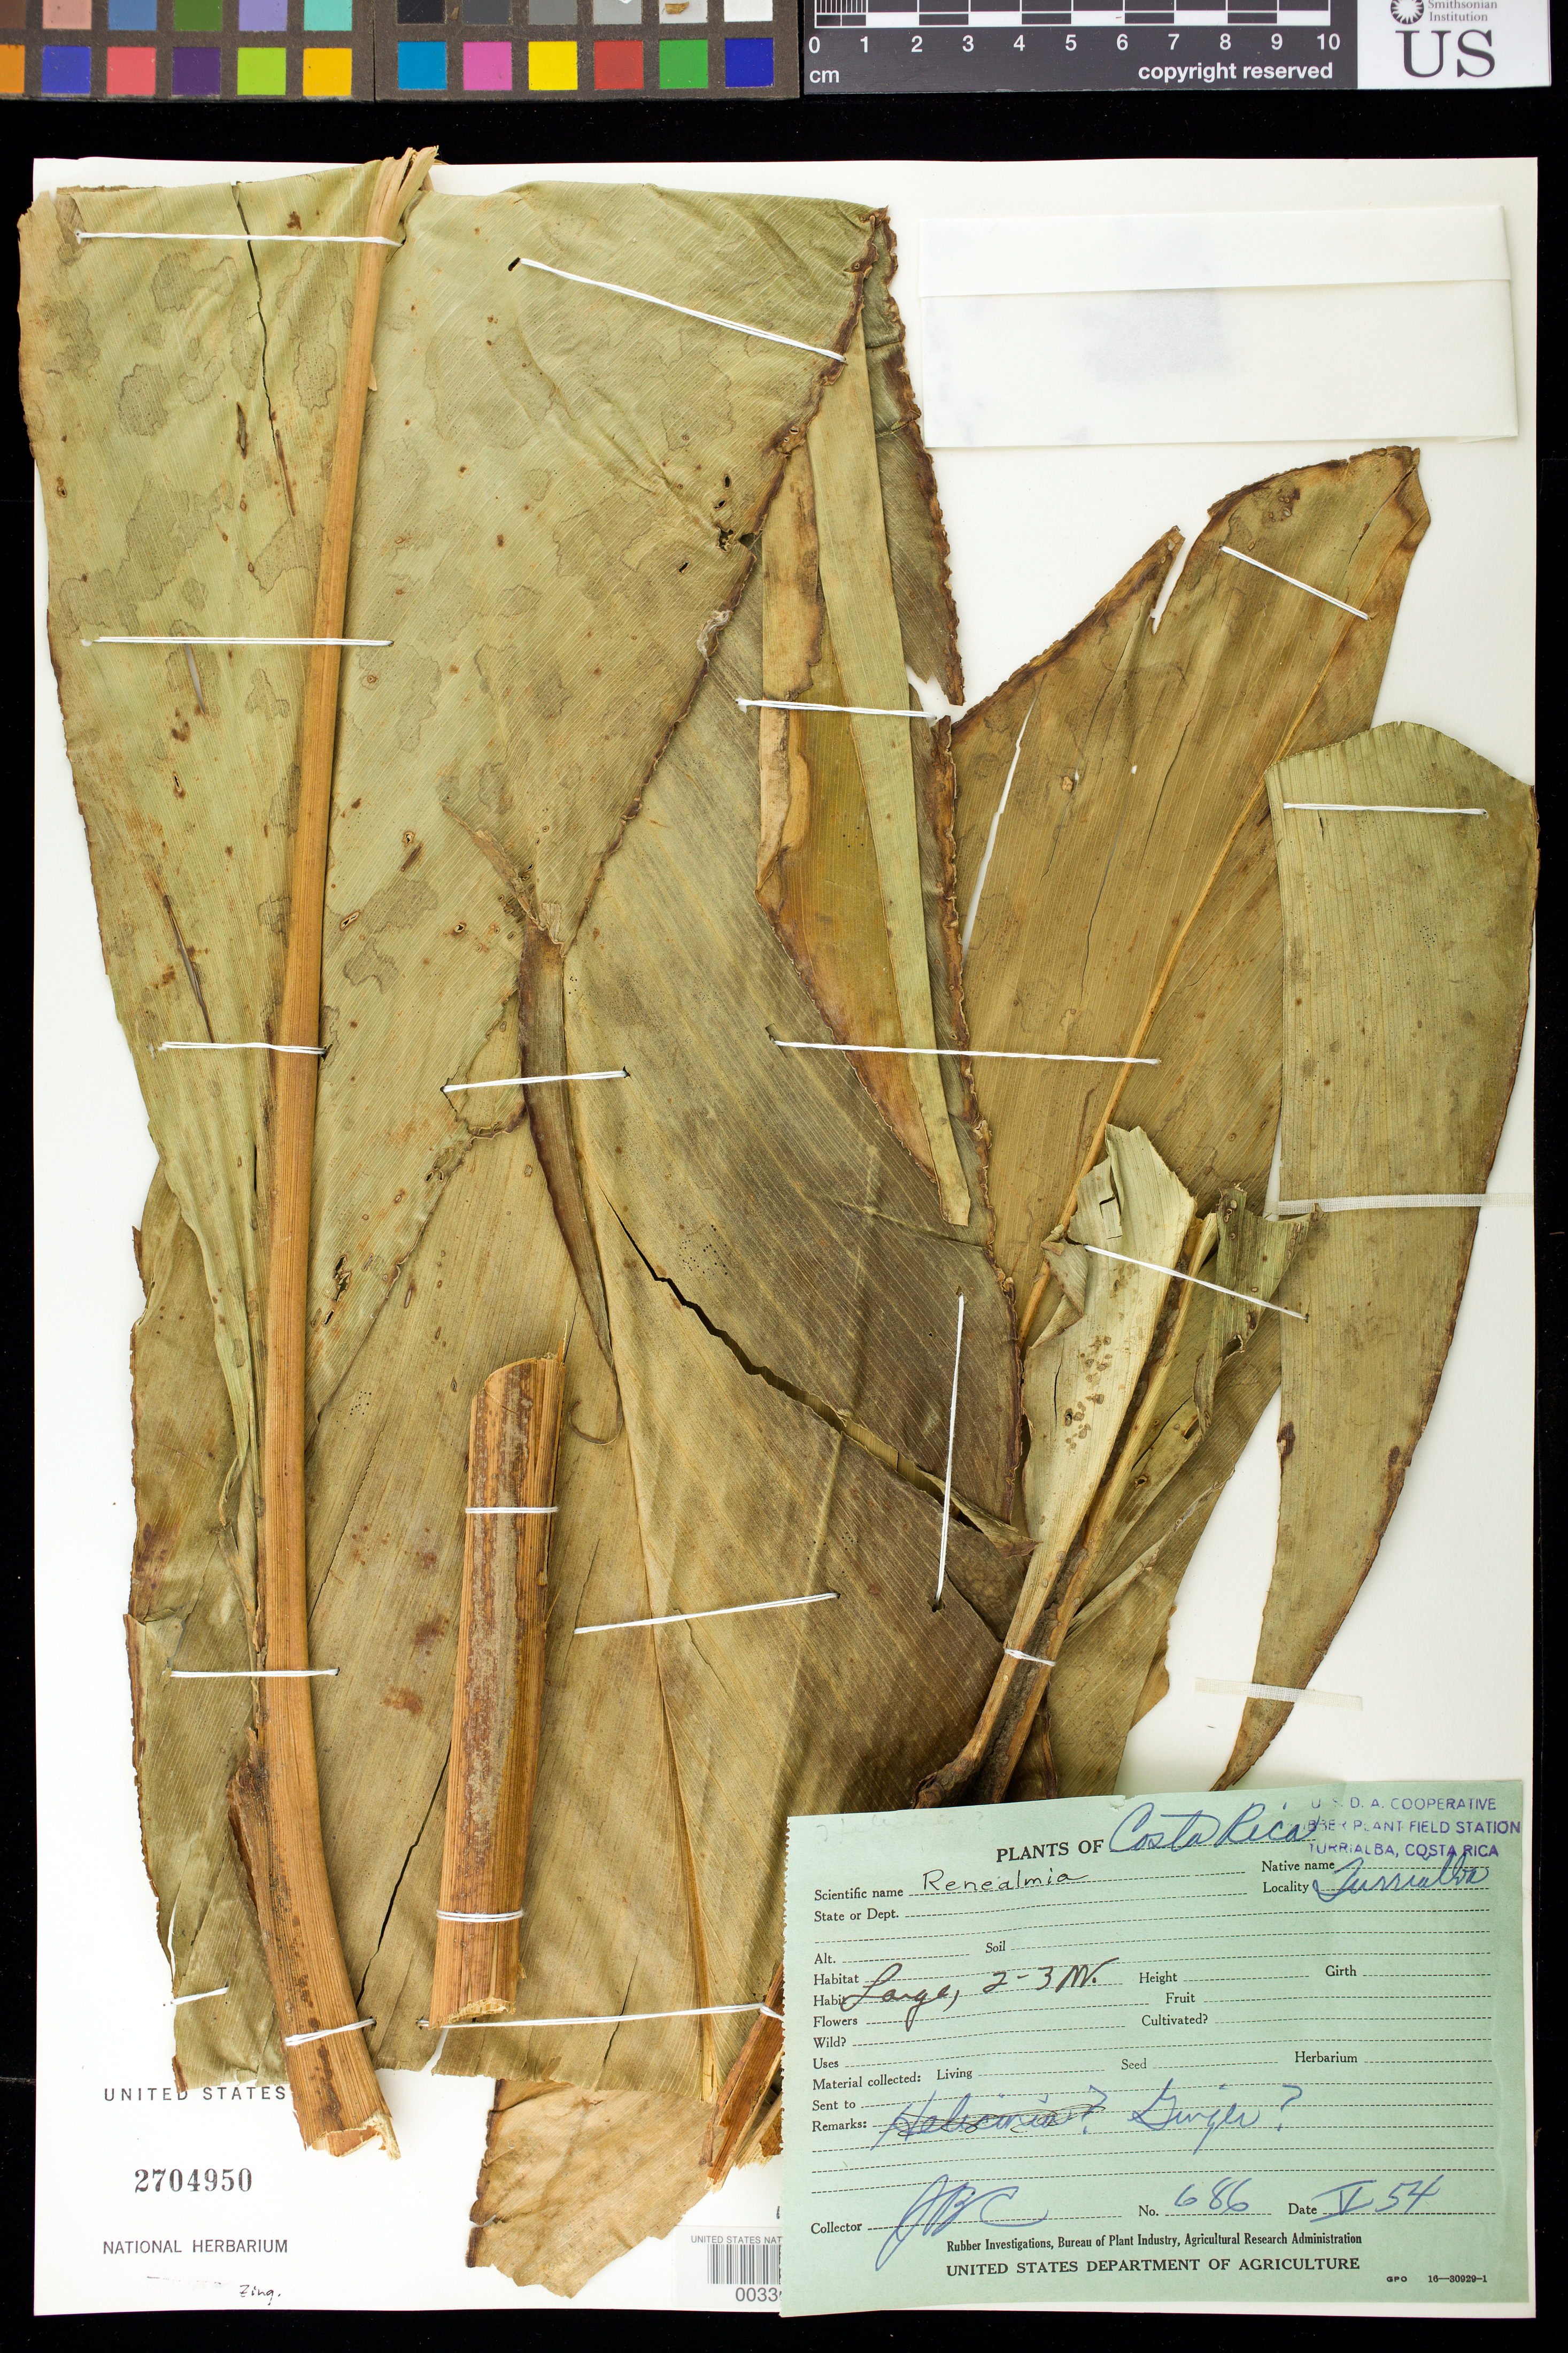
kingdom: Plantae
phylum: Tracheophyta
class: Liliopsida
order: Zingiberales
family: Zingiberaceae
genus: Renealmia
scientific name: Renealmia sp.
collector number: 686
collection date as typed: May 1954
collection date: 1954-05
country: Costa Rica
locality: Turrialba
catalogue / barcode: US 2704950